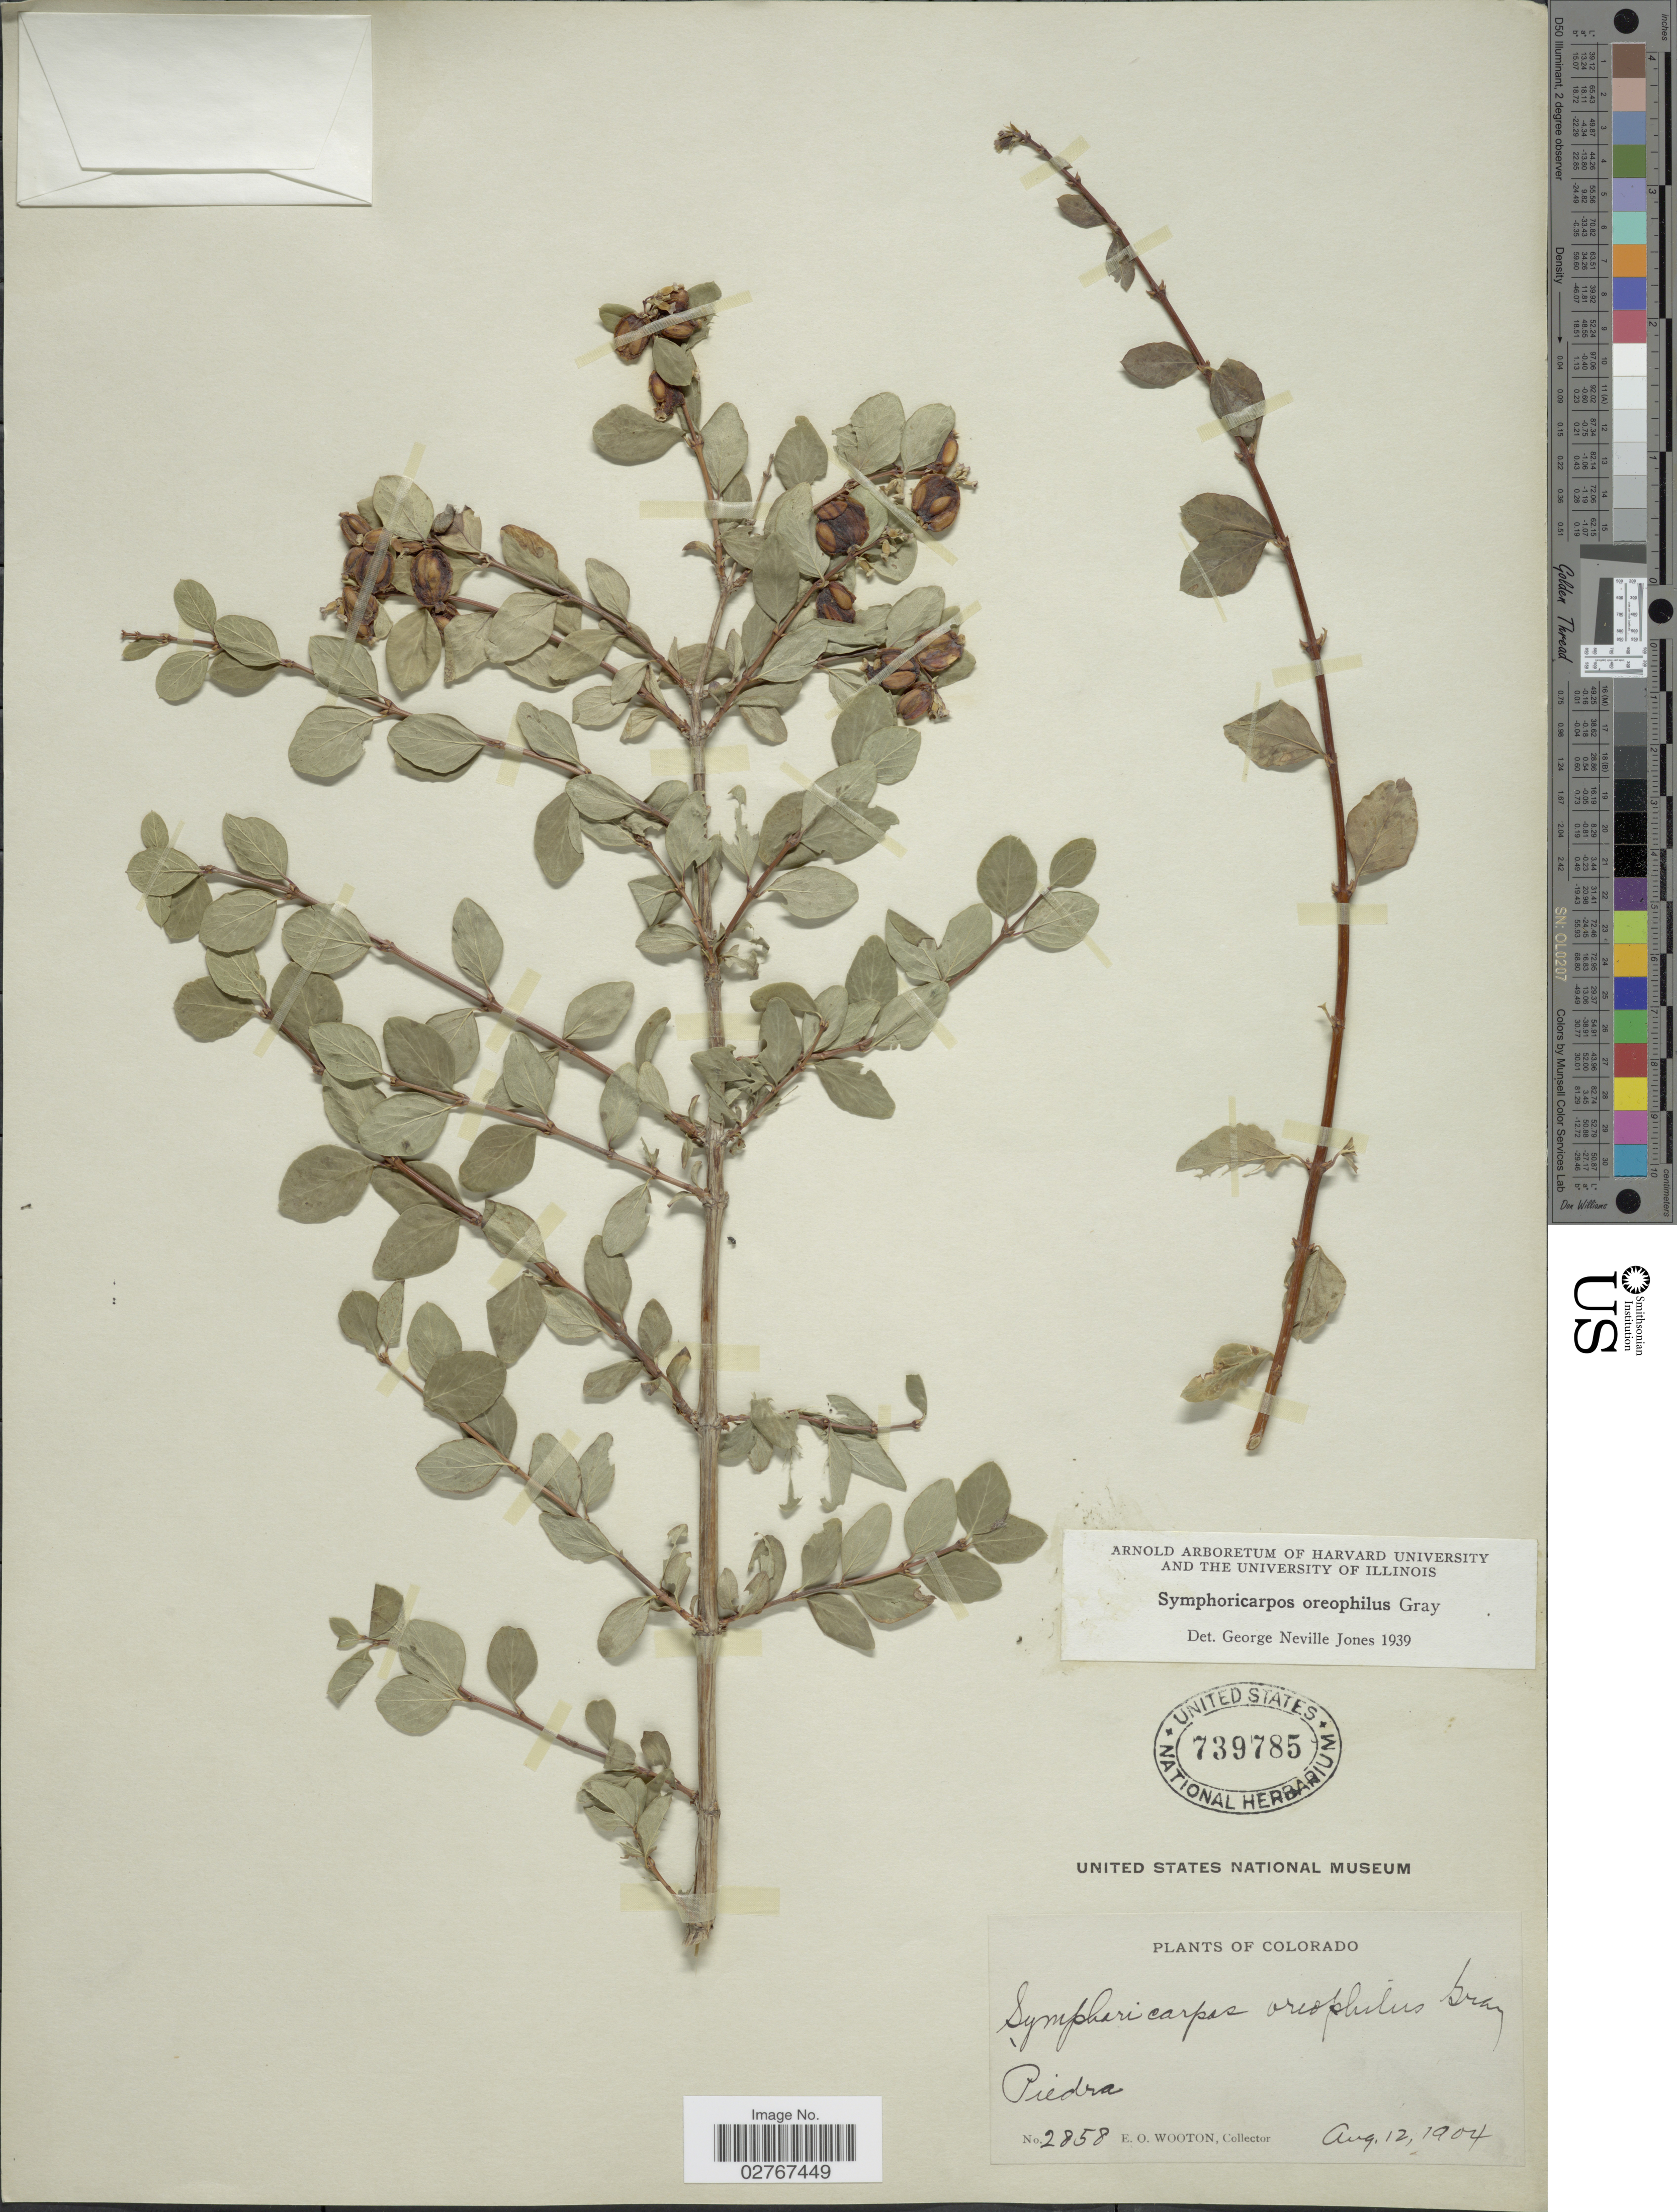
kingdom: Plantae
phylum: Tracheophyta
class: Magnoliopsida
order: Dipsacales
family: Caprifoliaceae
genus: Symphoricarpos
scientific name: Symphoricarpos oreophilus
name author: A. Gray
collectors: E. O. Wooton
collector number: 2858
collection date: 1904-08-12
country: United States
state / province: Colorado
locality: Piedra.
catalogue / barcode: US 739785